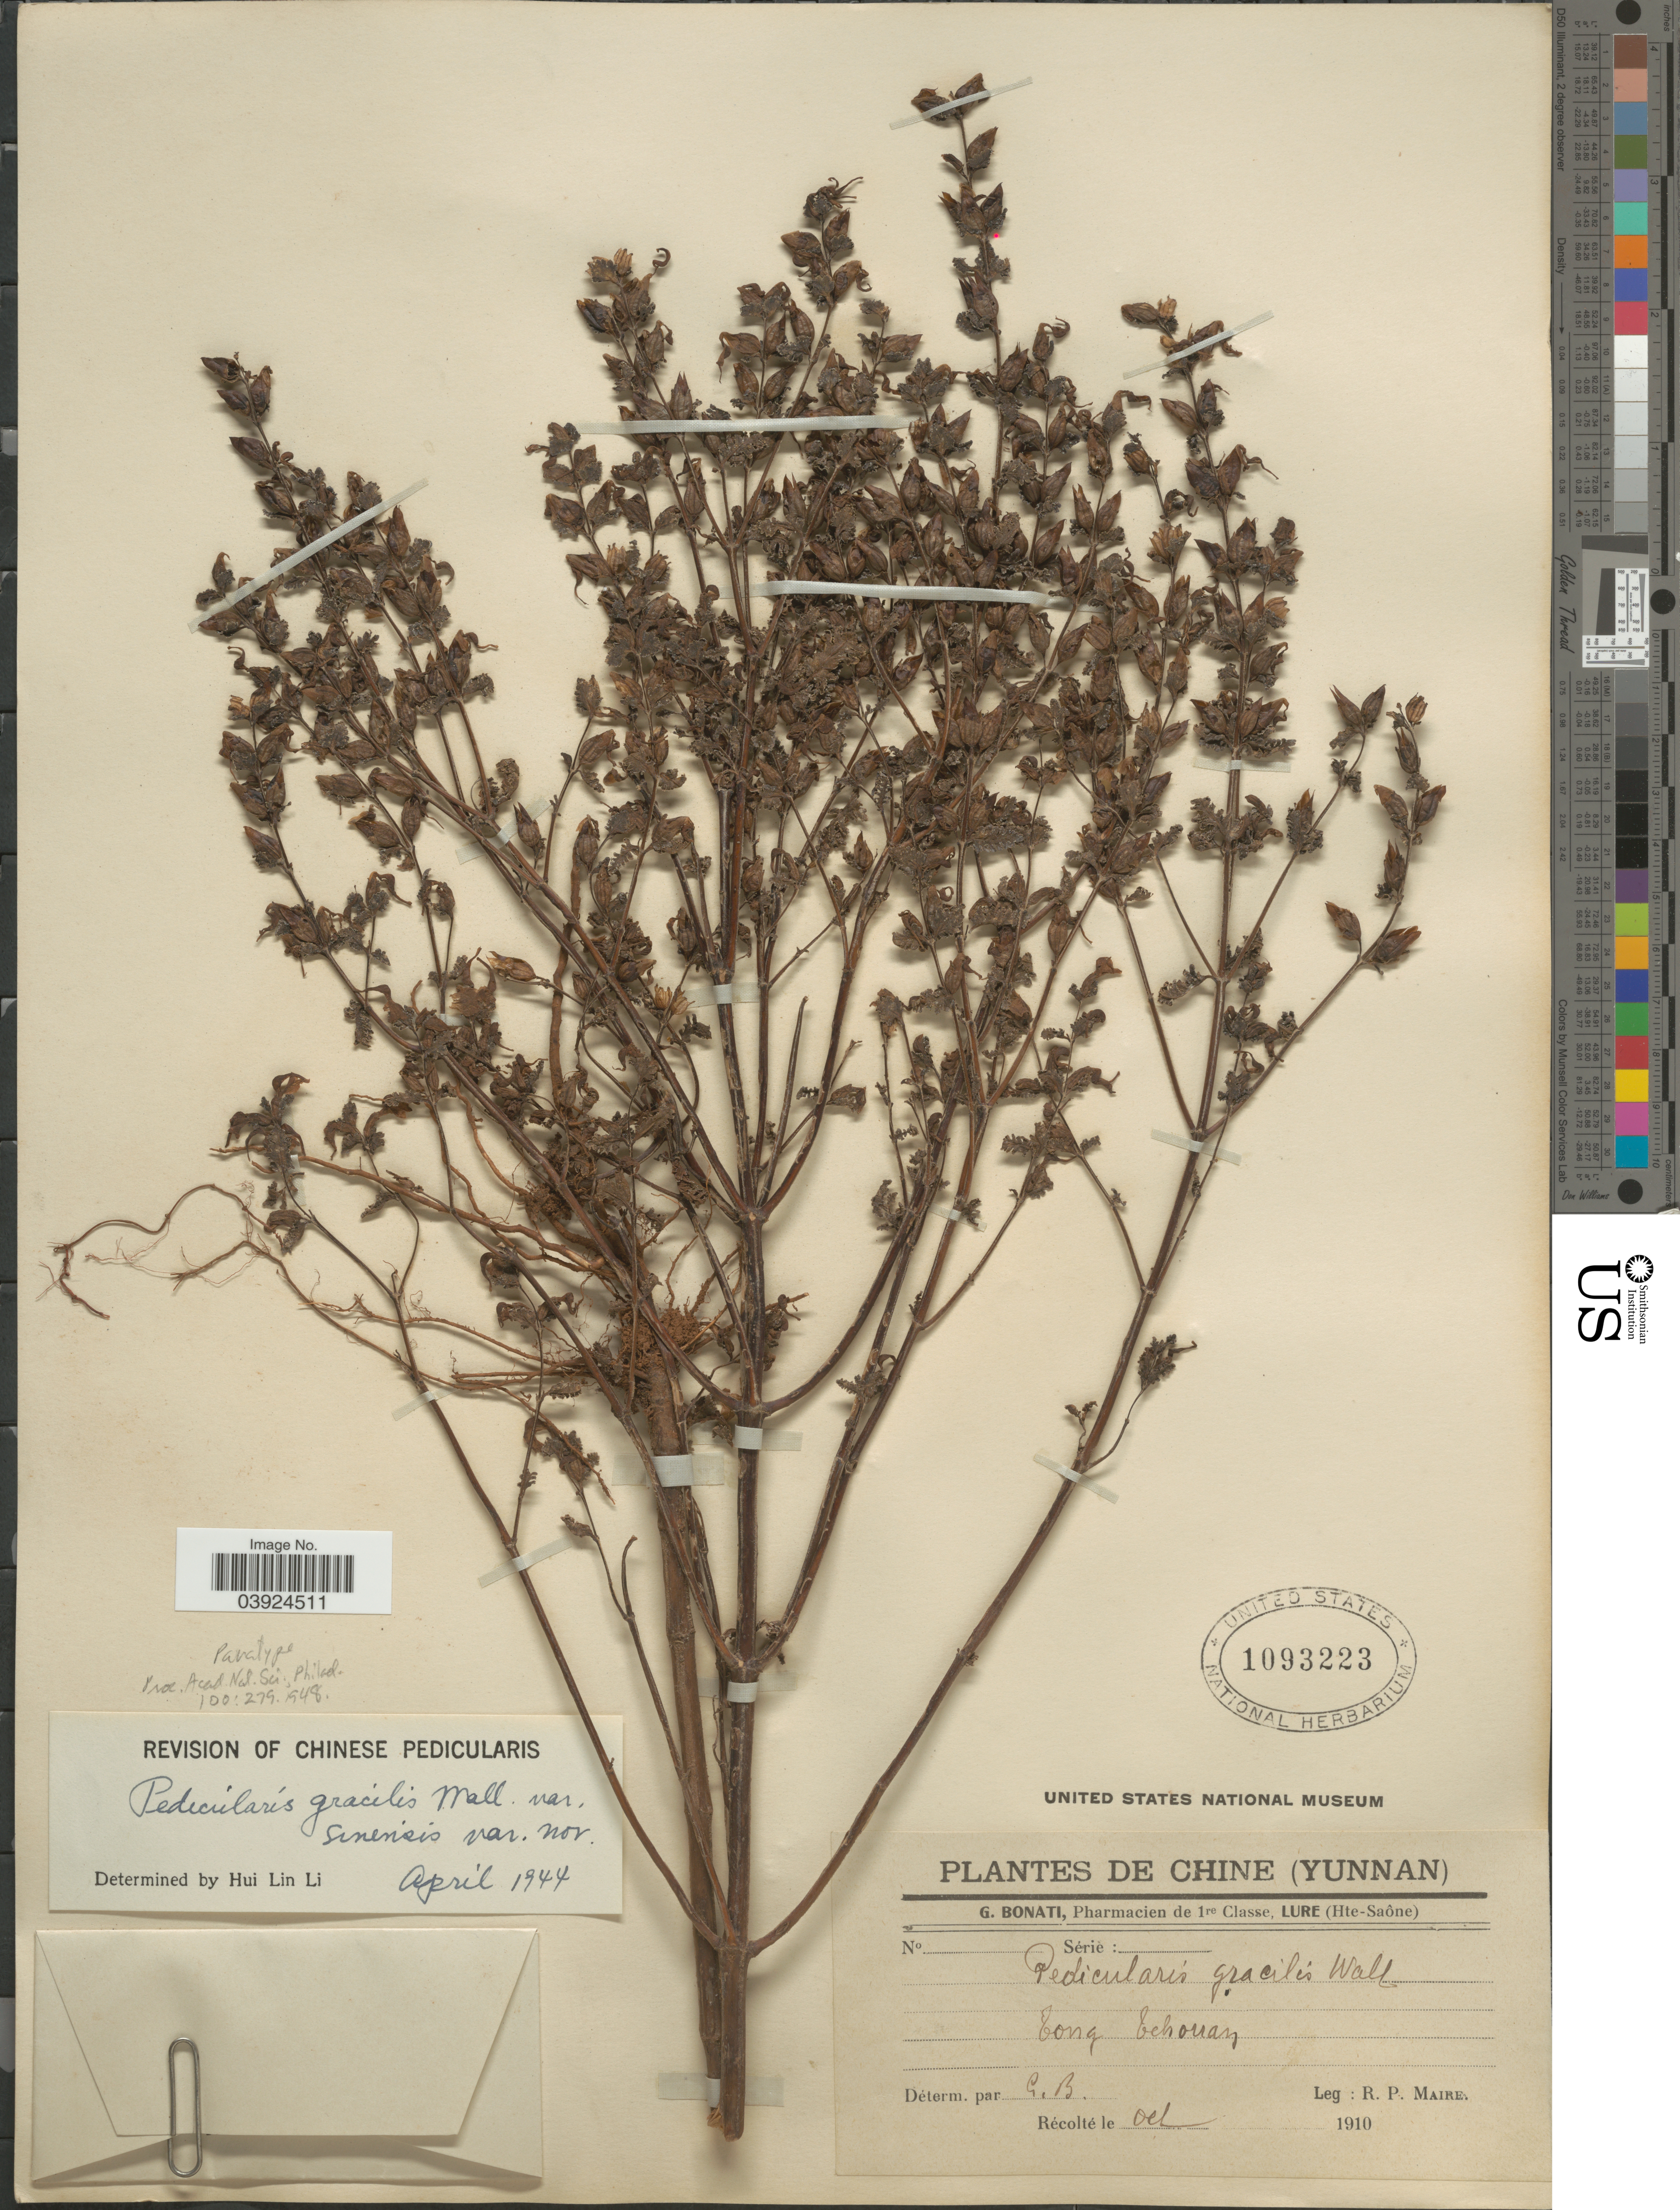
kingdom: Plantae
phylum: Tracheophyta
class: Magnoliopsida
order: Lamiales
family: Orobanchaceae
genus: Pedicularis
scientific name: Pedicularis gracilis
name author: Wall. ex Benth.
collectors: R.-P. Maire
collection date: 1910-10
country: China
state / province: Yunnan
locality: Tong Tchouan.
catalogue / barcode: US 1093223